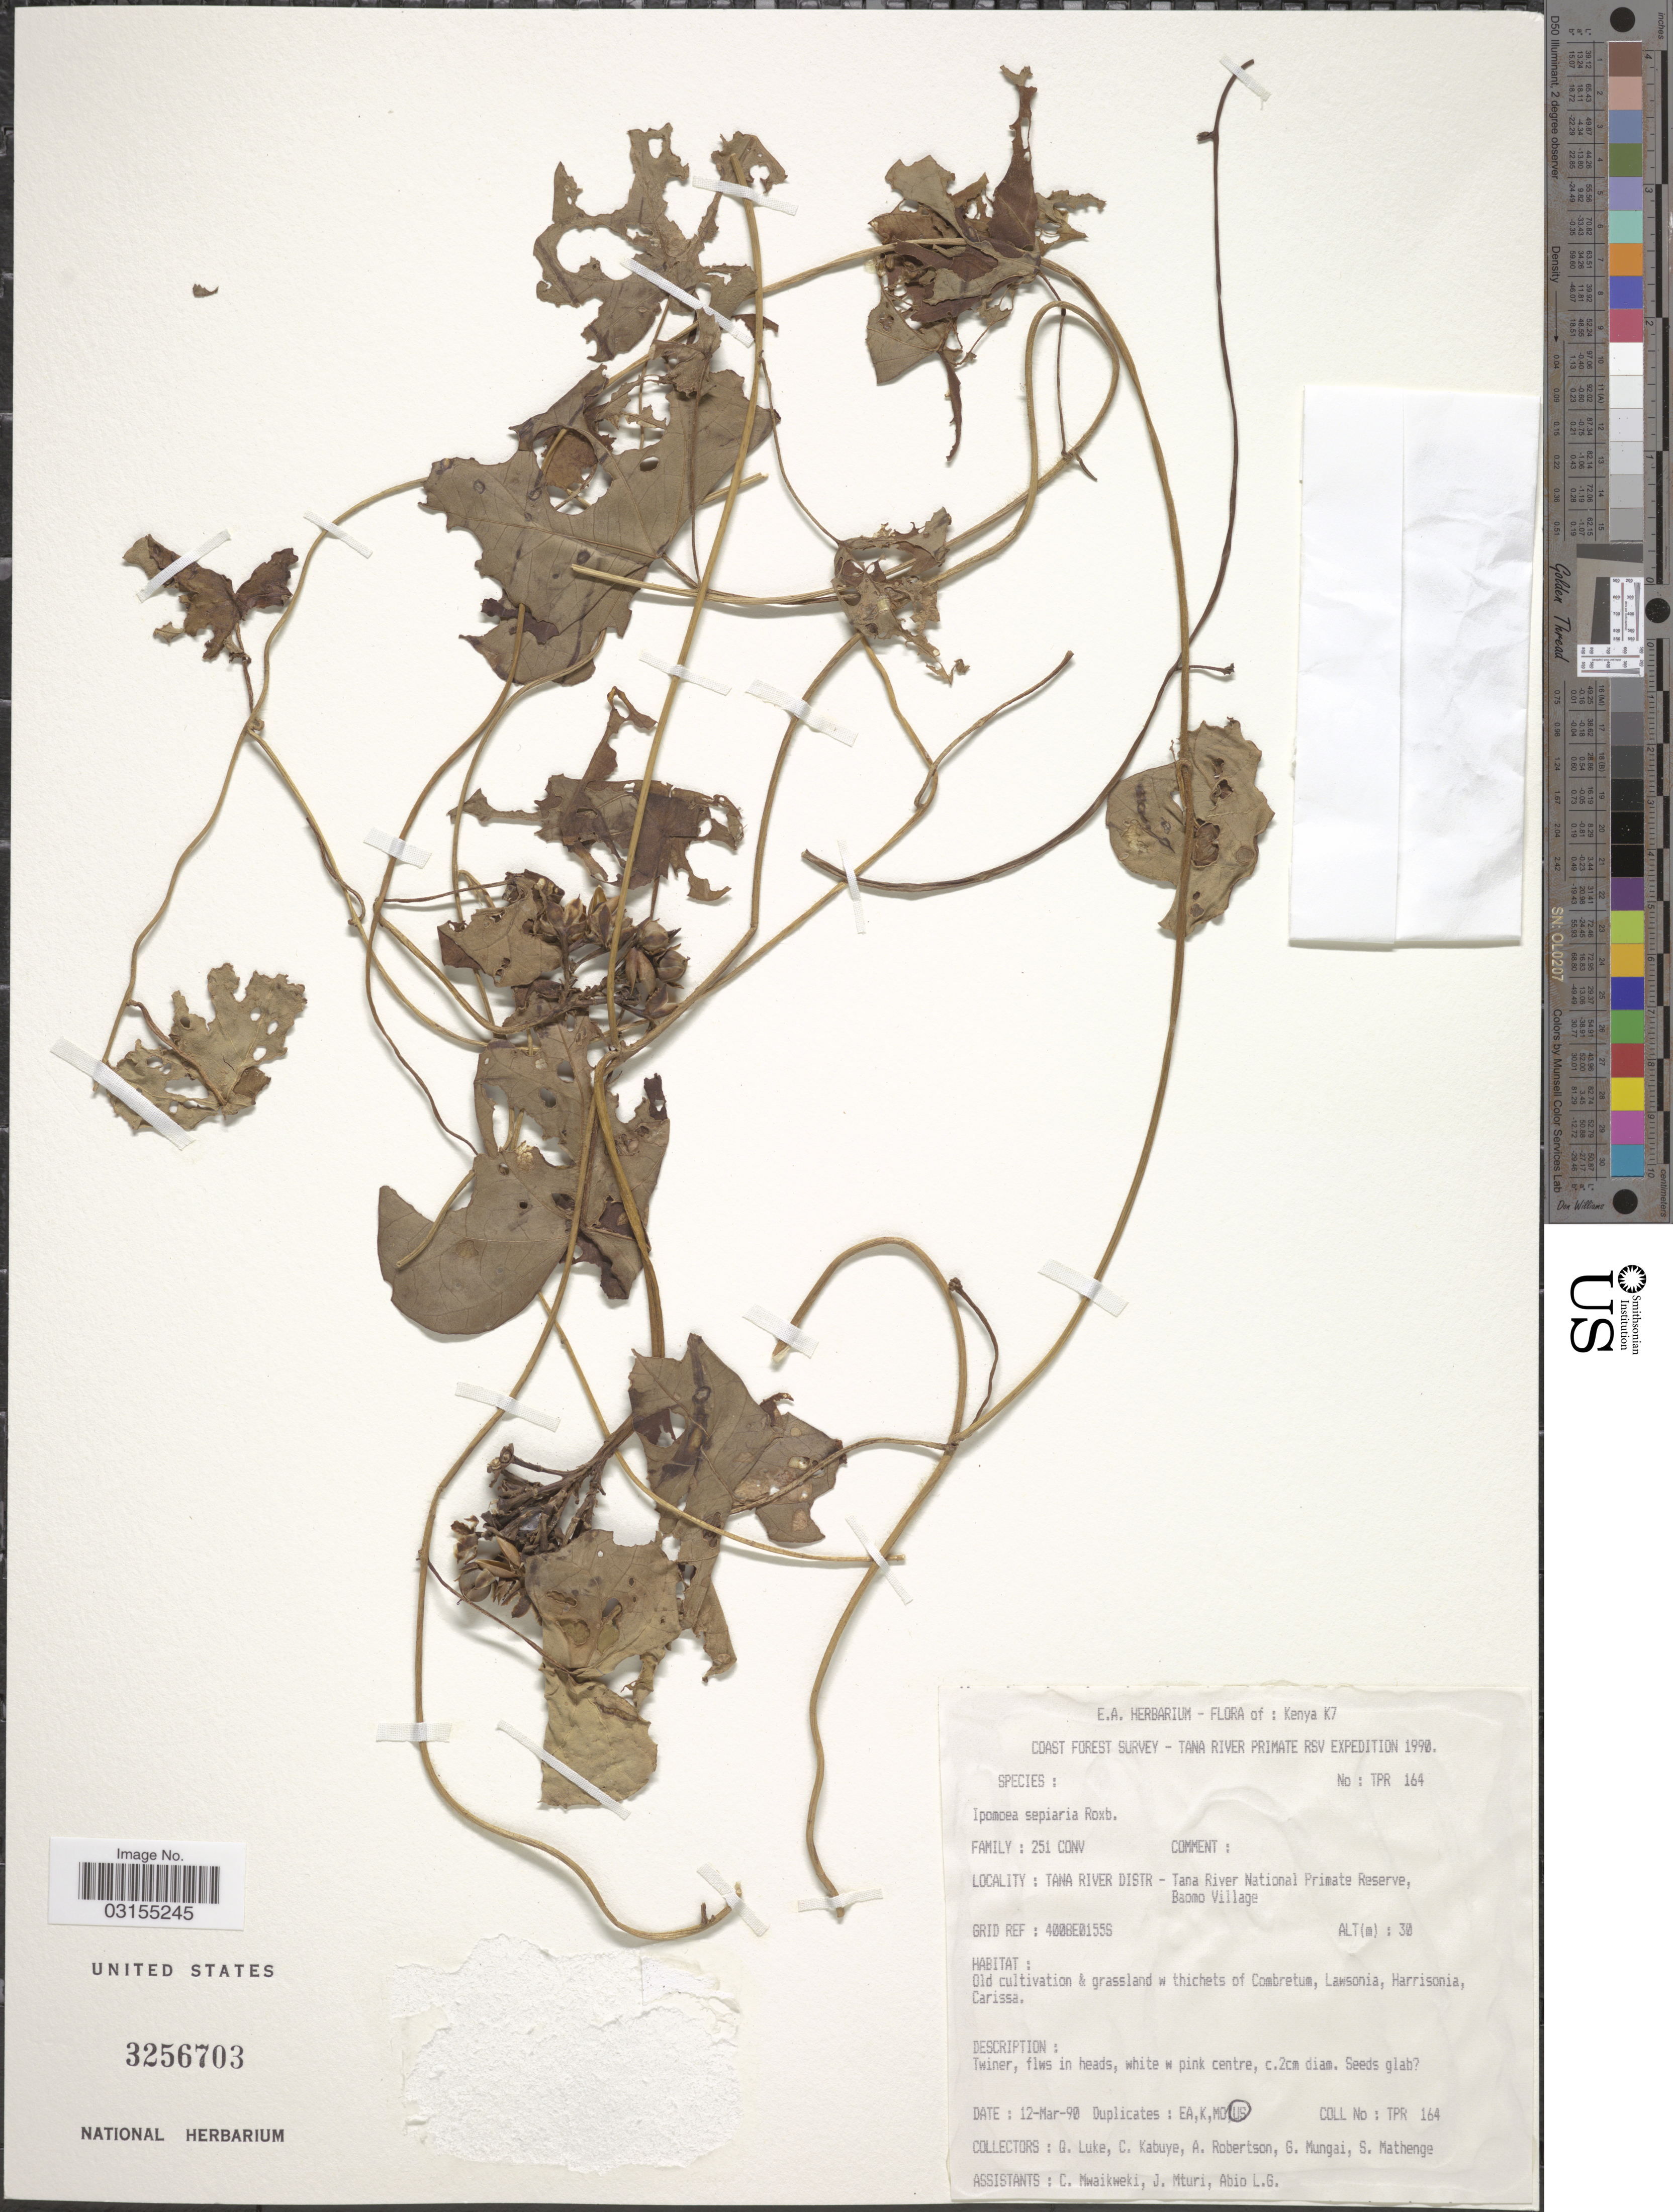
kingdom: Plantae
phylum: Tracheophyta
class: Magnoliopsida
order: Solanales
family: Convolvulaceae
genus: Ipomoea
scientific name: Ipomoea sepiaria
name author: Koenig ex Roxb.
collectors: Q. Luke, C. Kabuye, A. Robertson, G. Mungai & et al.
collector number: TPR 164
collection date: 1990-03-12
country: Kenya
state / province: Tana River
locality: Tana River Distr - Tana River National Primate Reserve, Baomo Village.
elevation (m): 30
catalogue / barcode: US 3256703